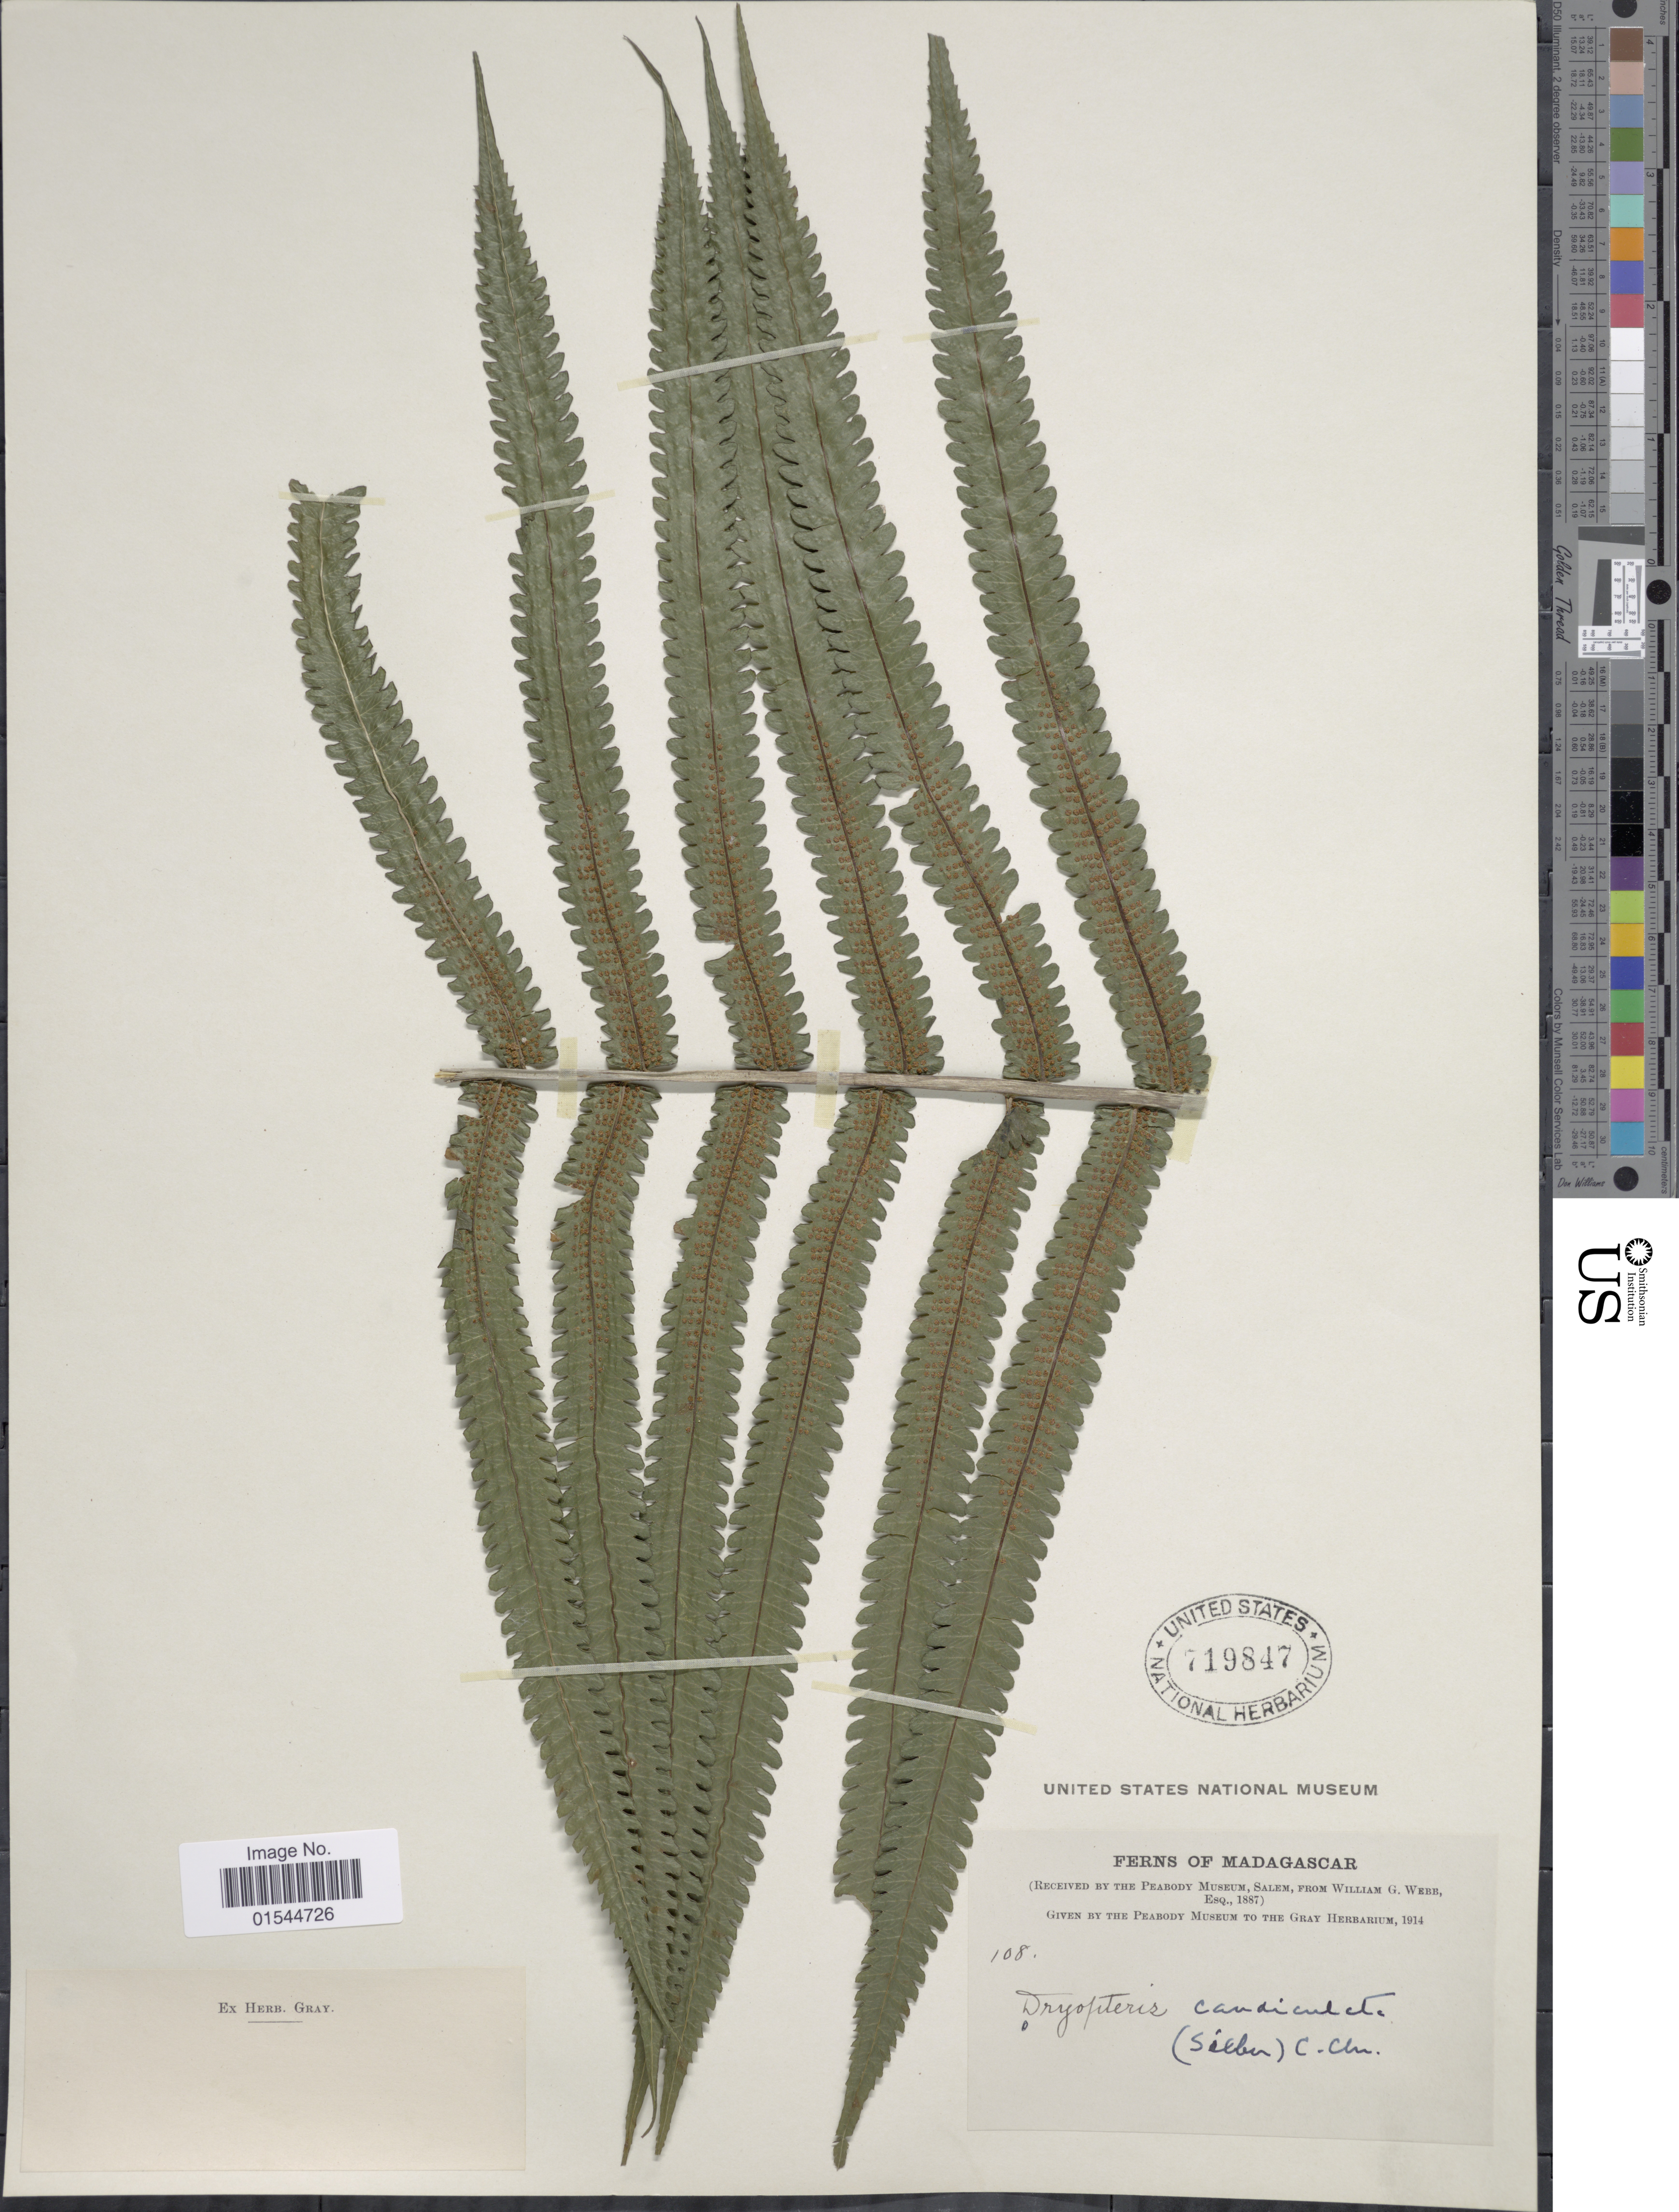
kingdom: Plantae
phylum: Tracheophyta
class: Polypodiopsida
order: Polypodiales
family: Thelypteridaceae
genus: Pneumatopteris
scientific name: Pneumatopteris prismatica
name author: (Desv.) Holttum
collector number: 108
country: Madagascar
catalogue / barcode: US 719847